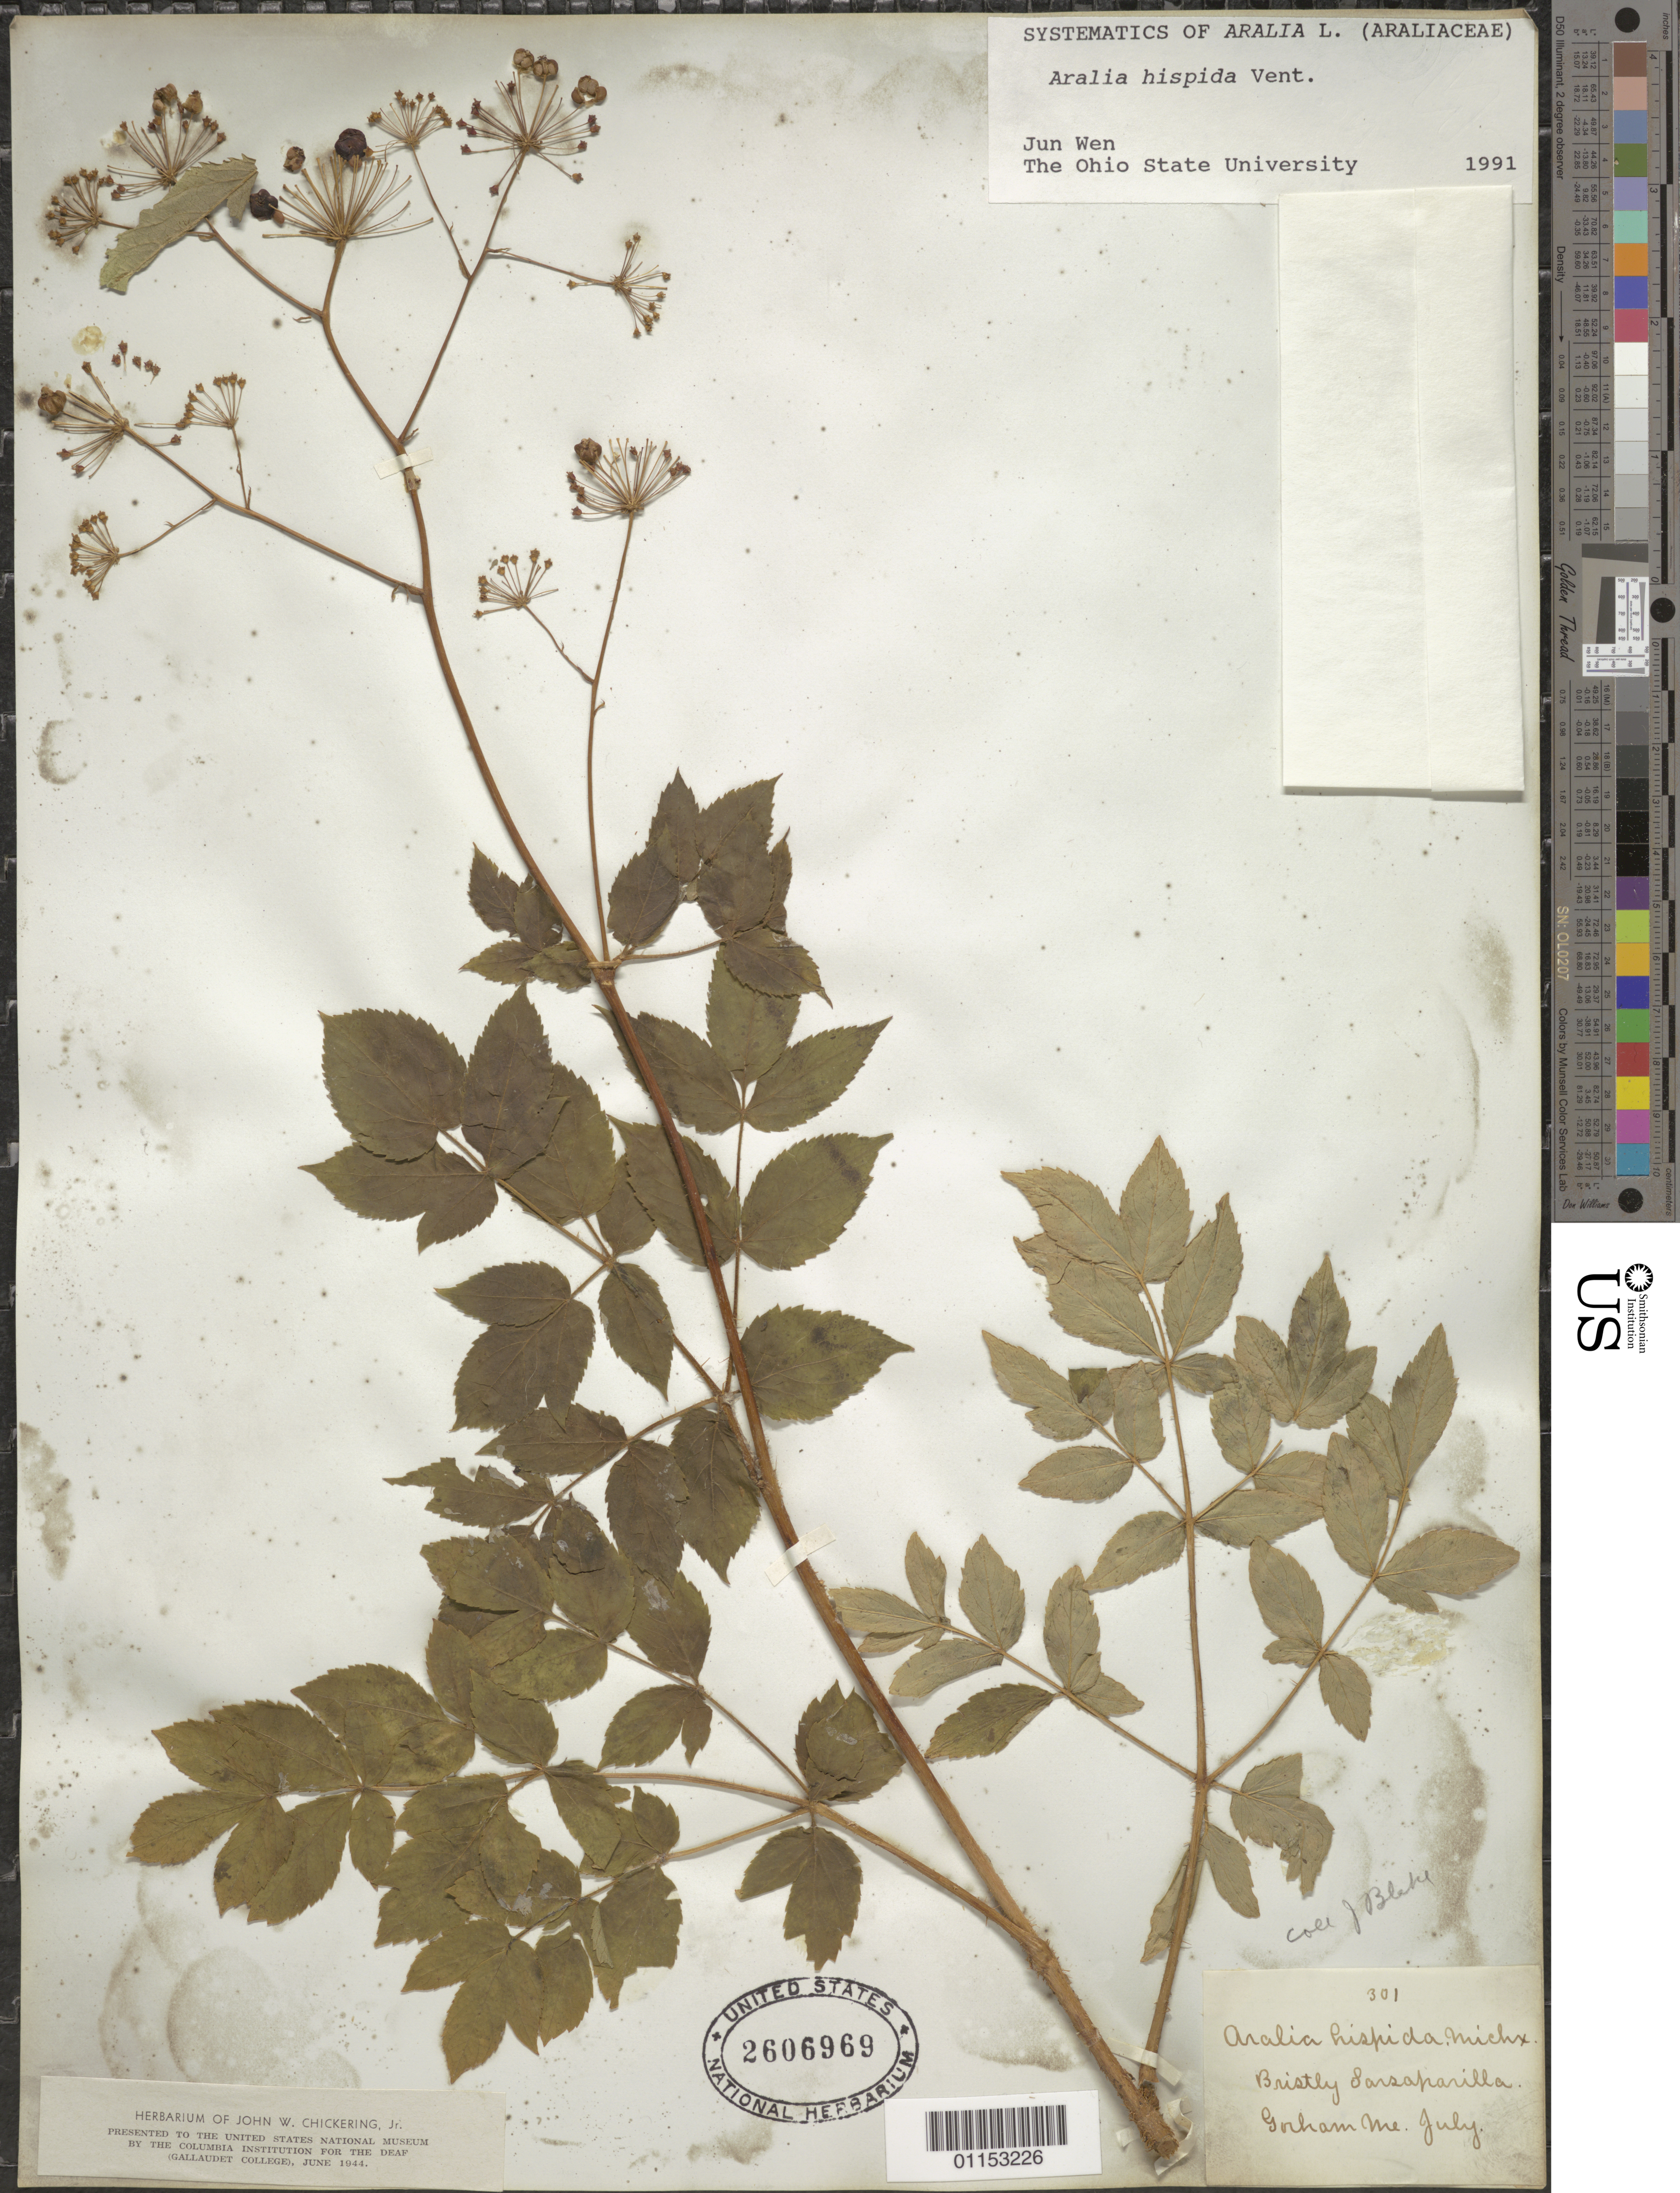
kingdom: Plantae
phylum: Tracheophyta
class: Magnoliopsida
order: Apiales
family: Araliaceae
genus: Aralia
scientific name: Aralia hispida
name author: Vent.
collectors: ex herb. J.W. Chickering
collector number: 301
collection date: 1944-06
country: United States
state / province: Maine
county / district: Cumberland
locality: Gorham.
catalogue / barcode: US 2606969